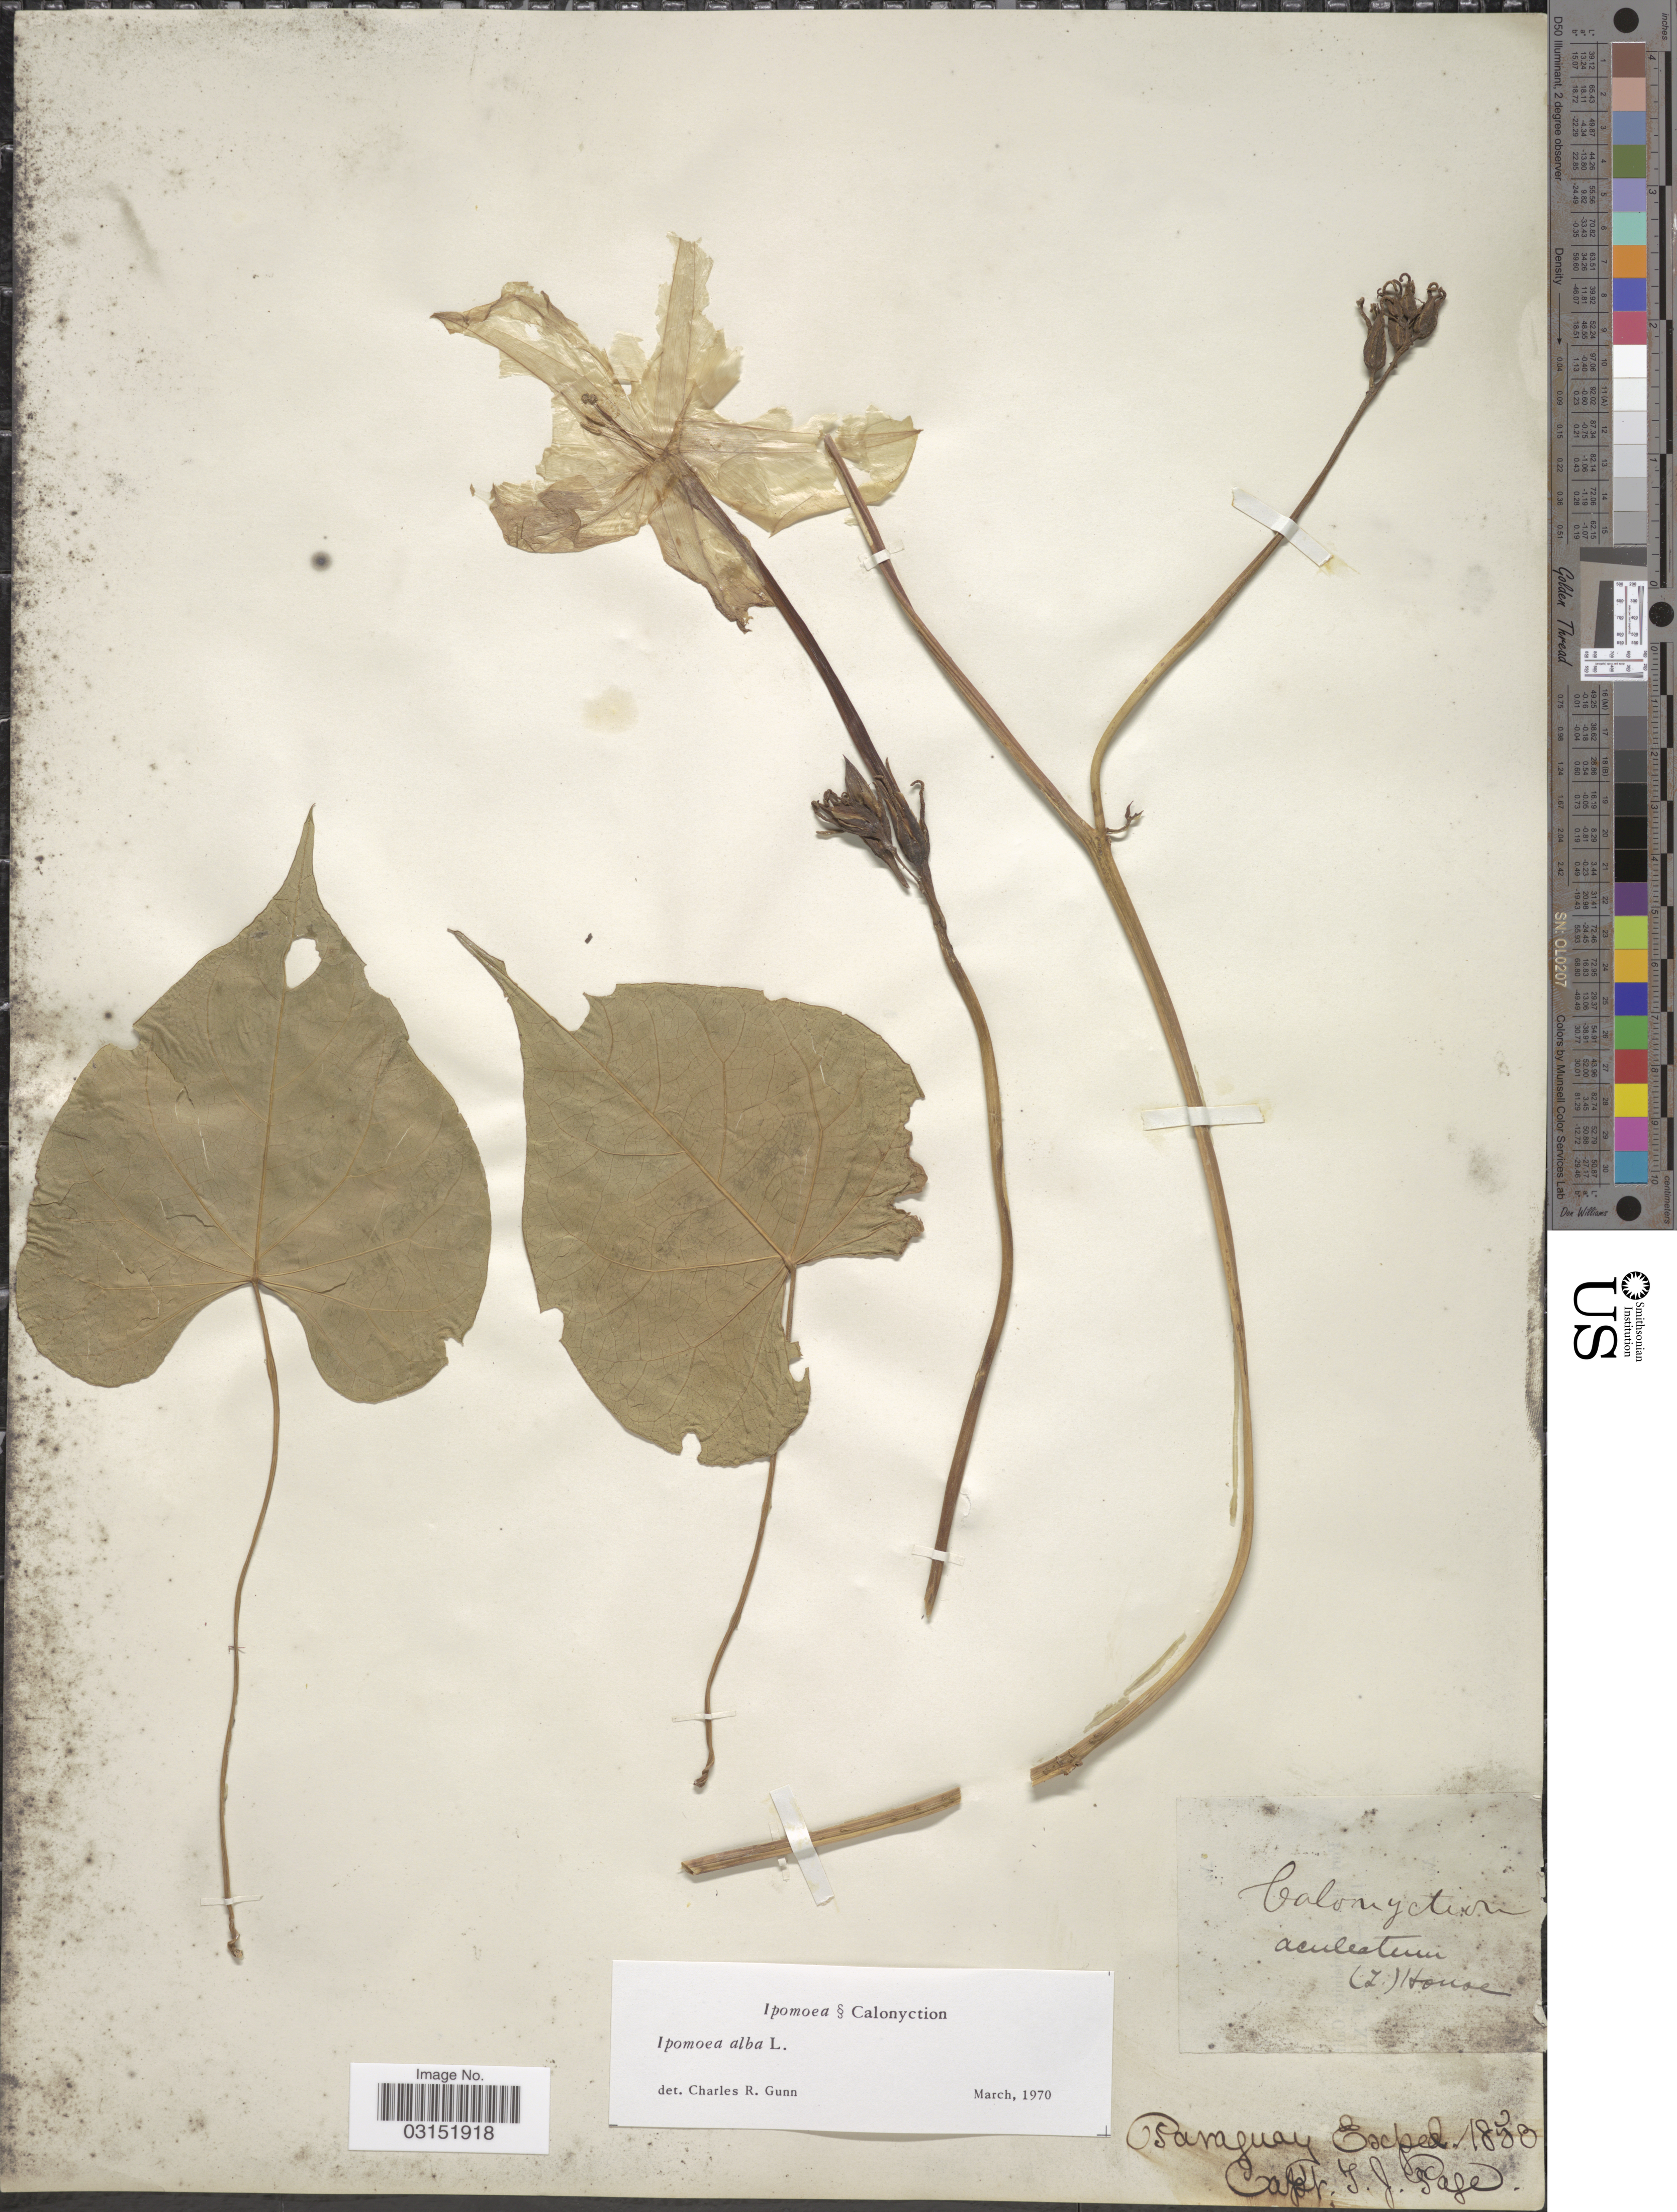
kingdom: Plantae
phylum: Tracheophyta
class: Magnoliopsida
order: Solanales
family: Convolvulaceae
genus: Ipomoea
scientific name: Ipomoea alba L.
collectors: T. J. Page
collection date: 1850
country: Paraguay